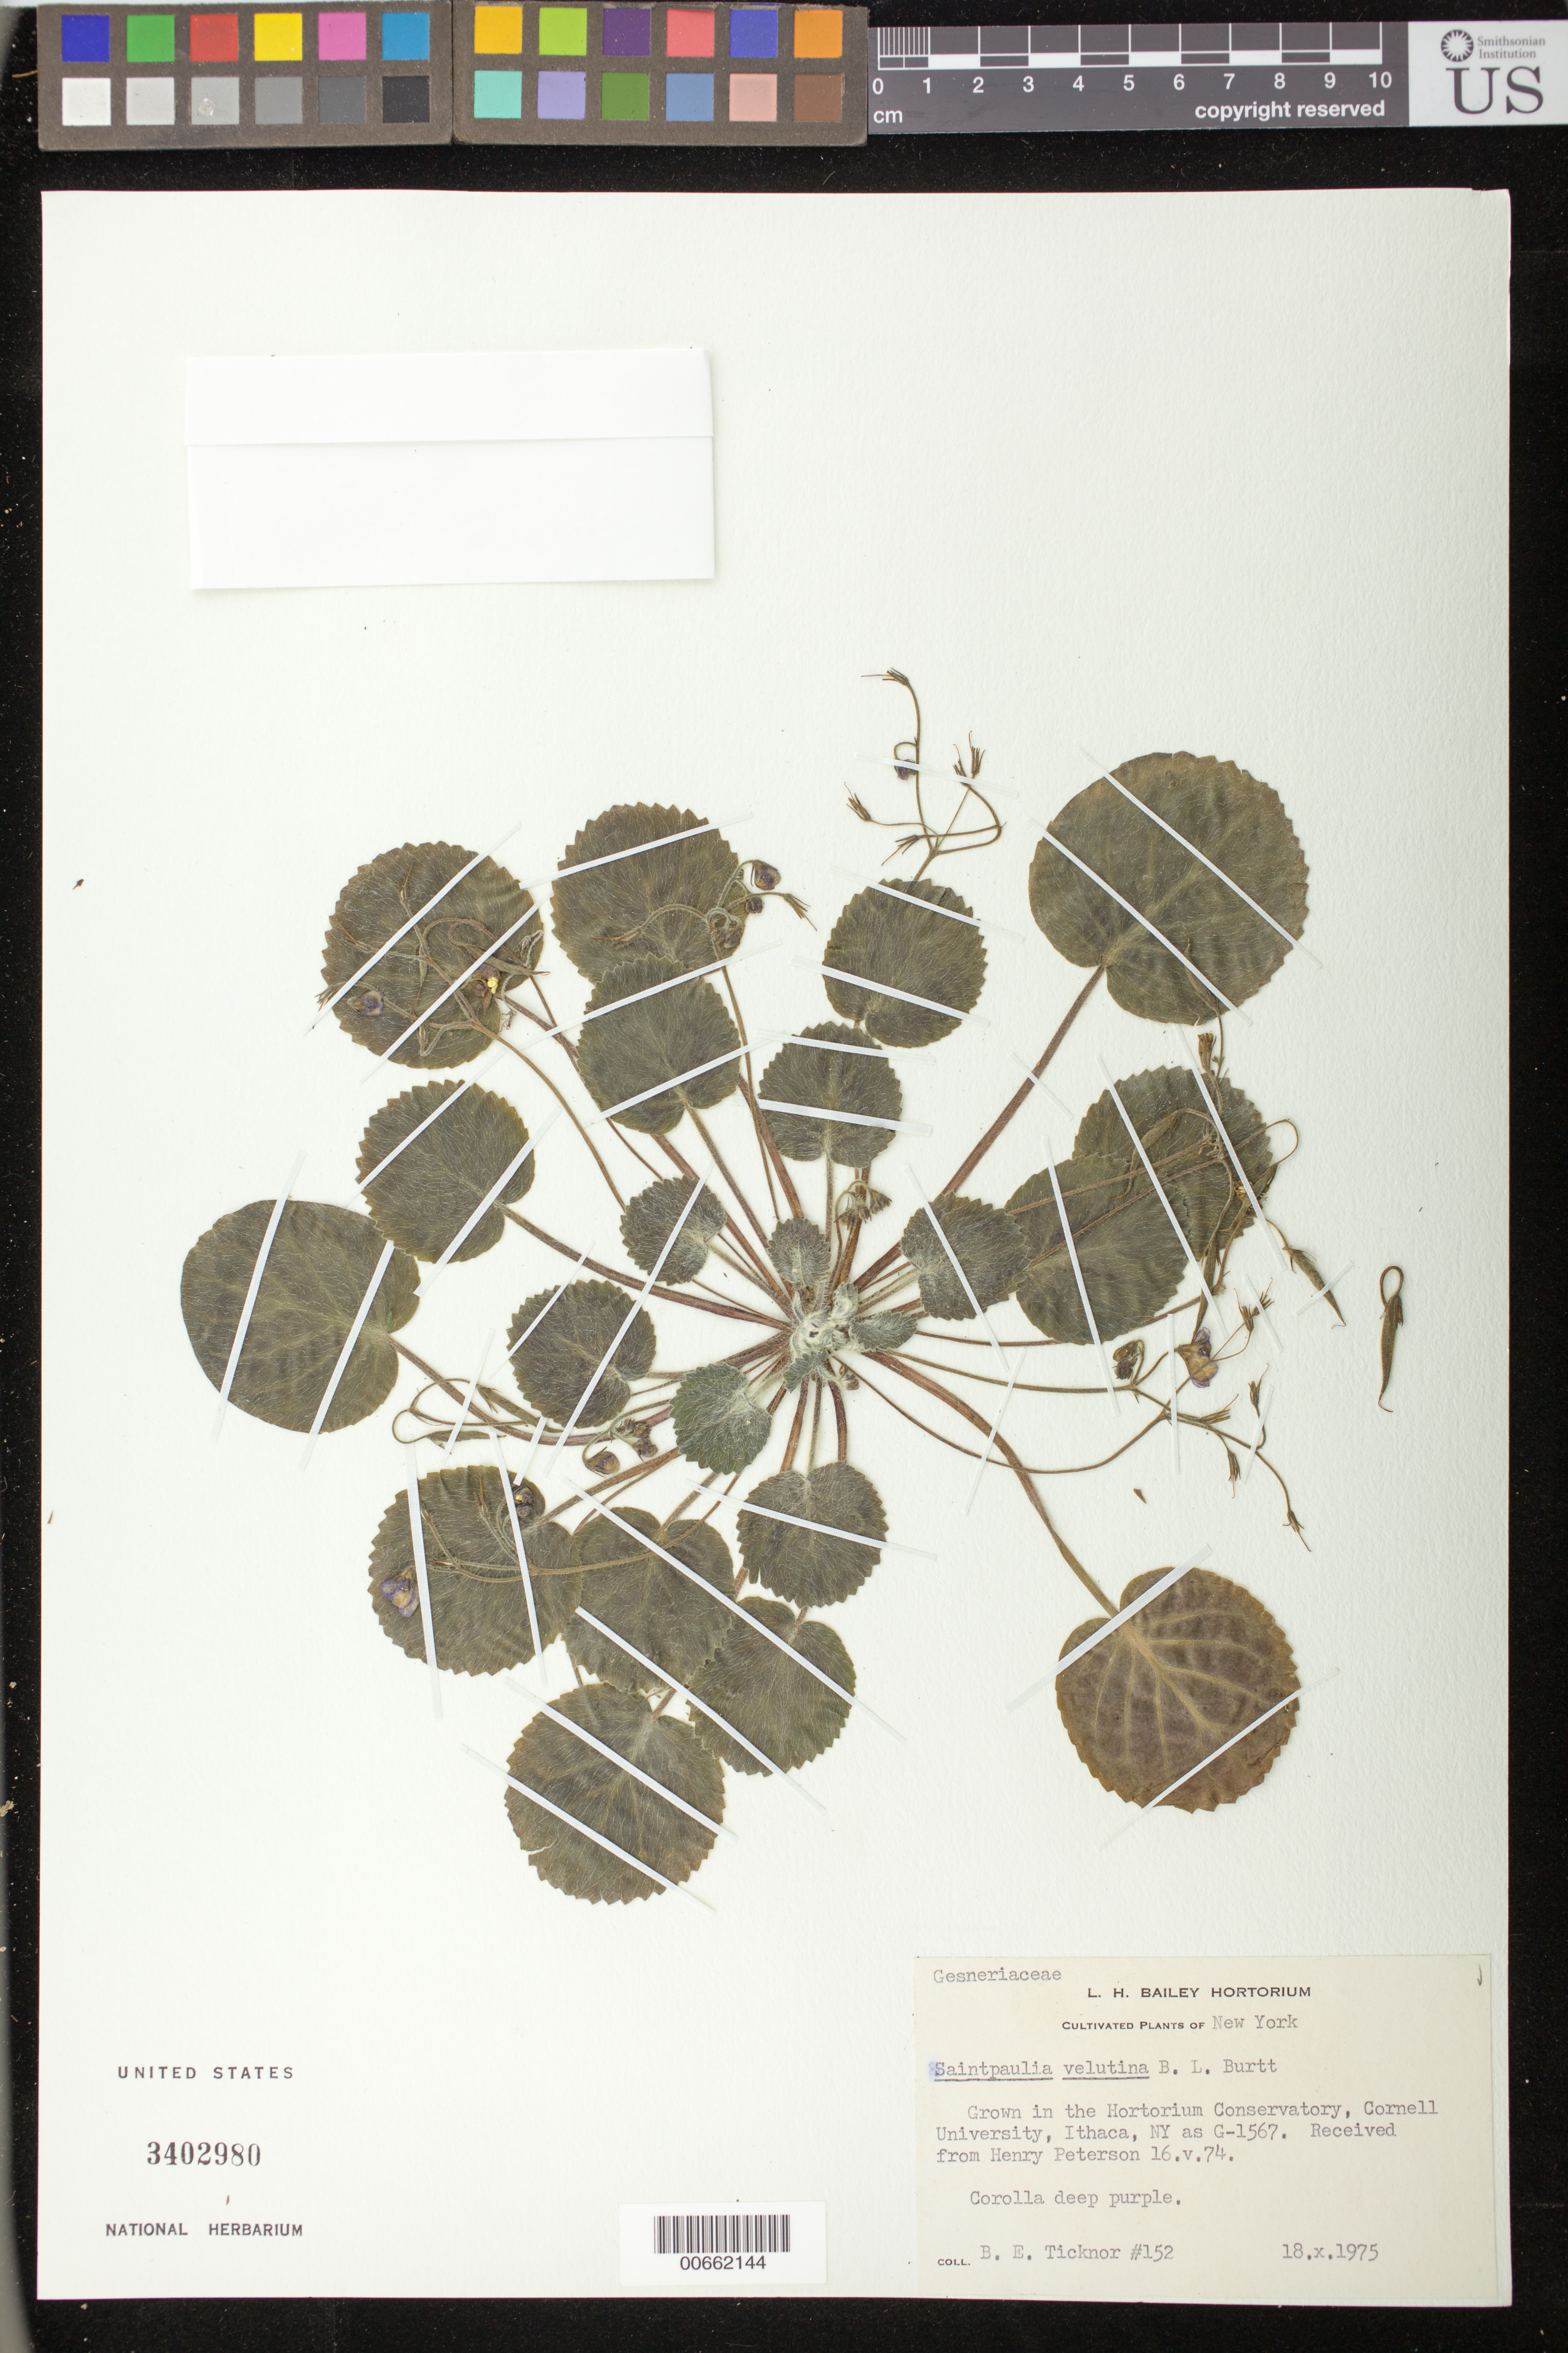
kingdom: Plantae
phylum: Tracheophyta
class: Magnoliopsida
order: Lamiales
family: Gesneriaceae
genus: Streptocarpus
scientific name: Streptocarpus ionanthus subsp. velutinus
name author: (B.L. Burtt) Christenh.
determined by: Skog, Laurence E.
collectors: B. Ticknor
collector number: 152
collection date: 1975-10-18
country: United States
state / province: New York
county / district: Tompkins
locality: Hortorium Conservatory, Cornell University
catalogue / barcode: US 3402980